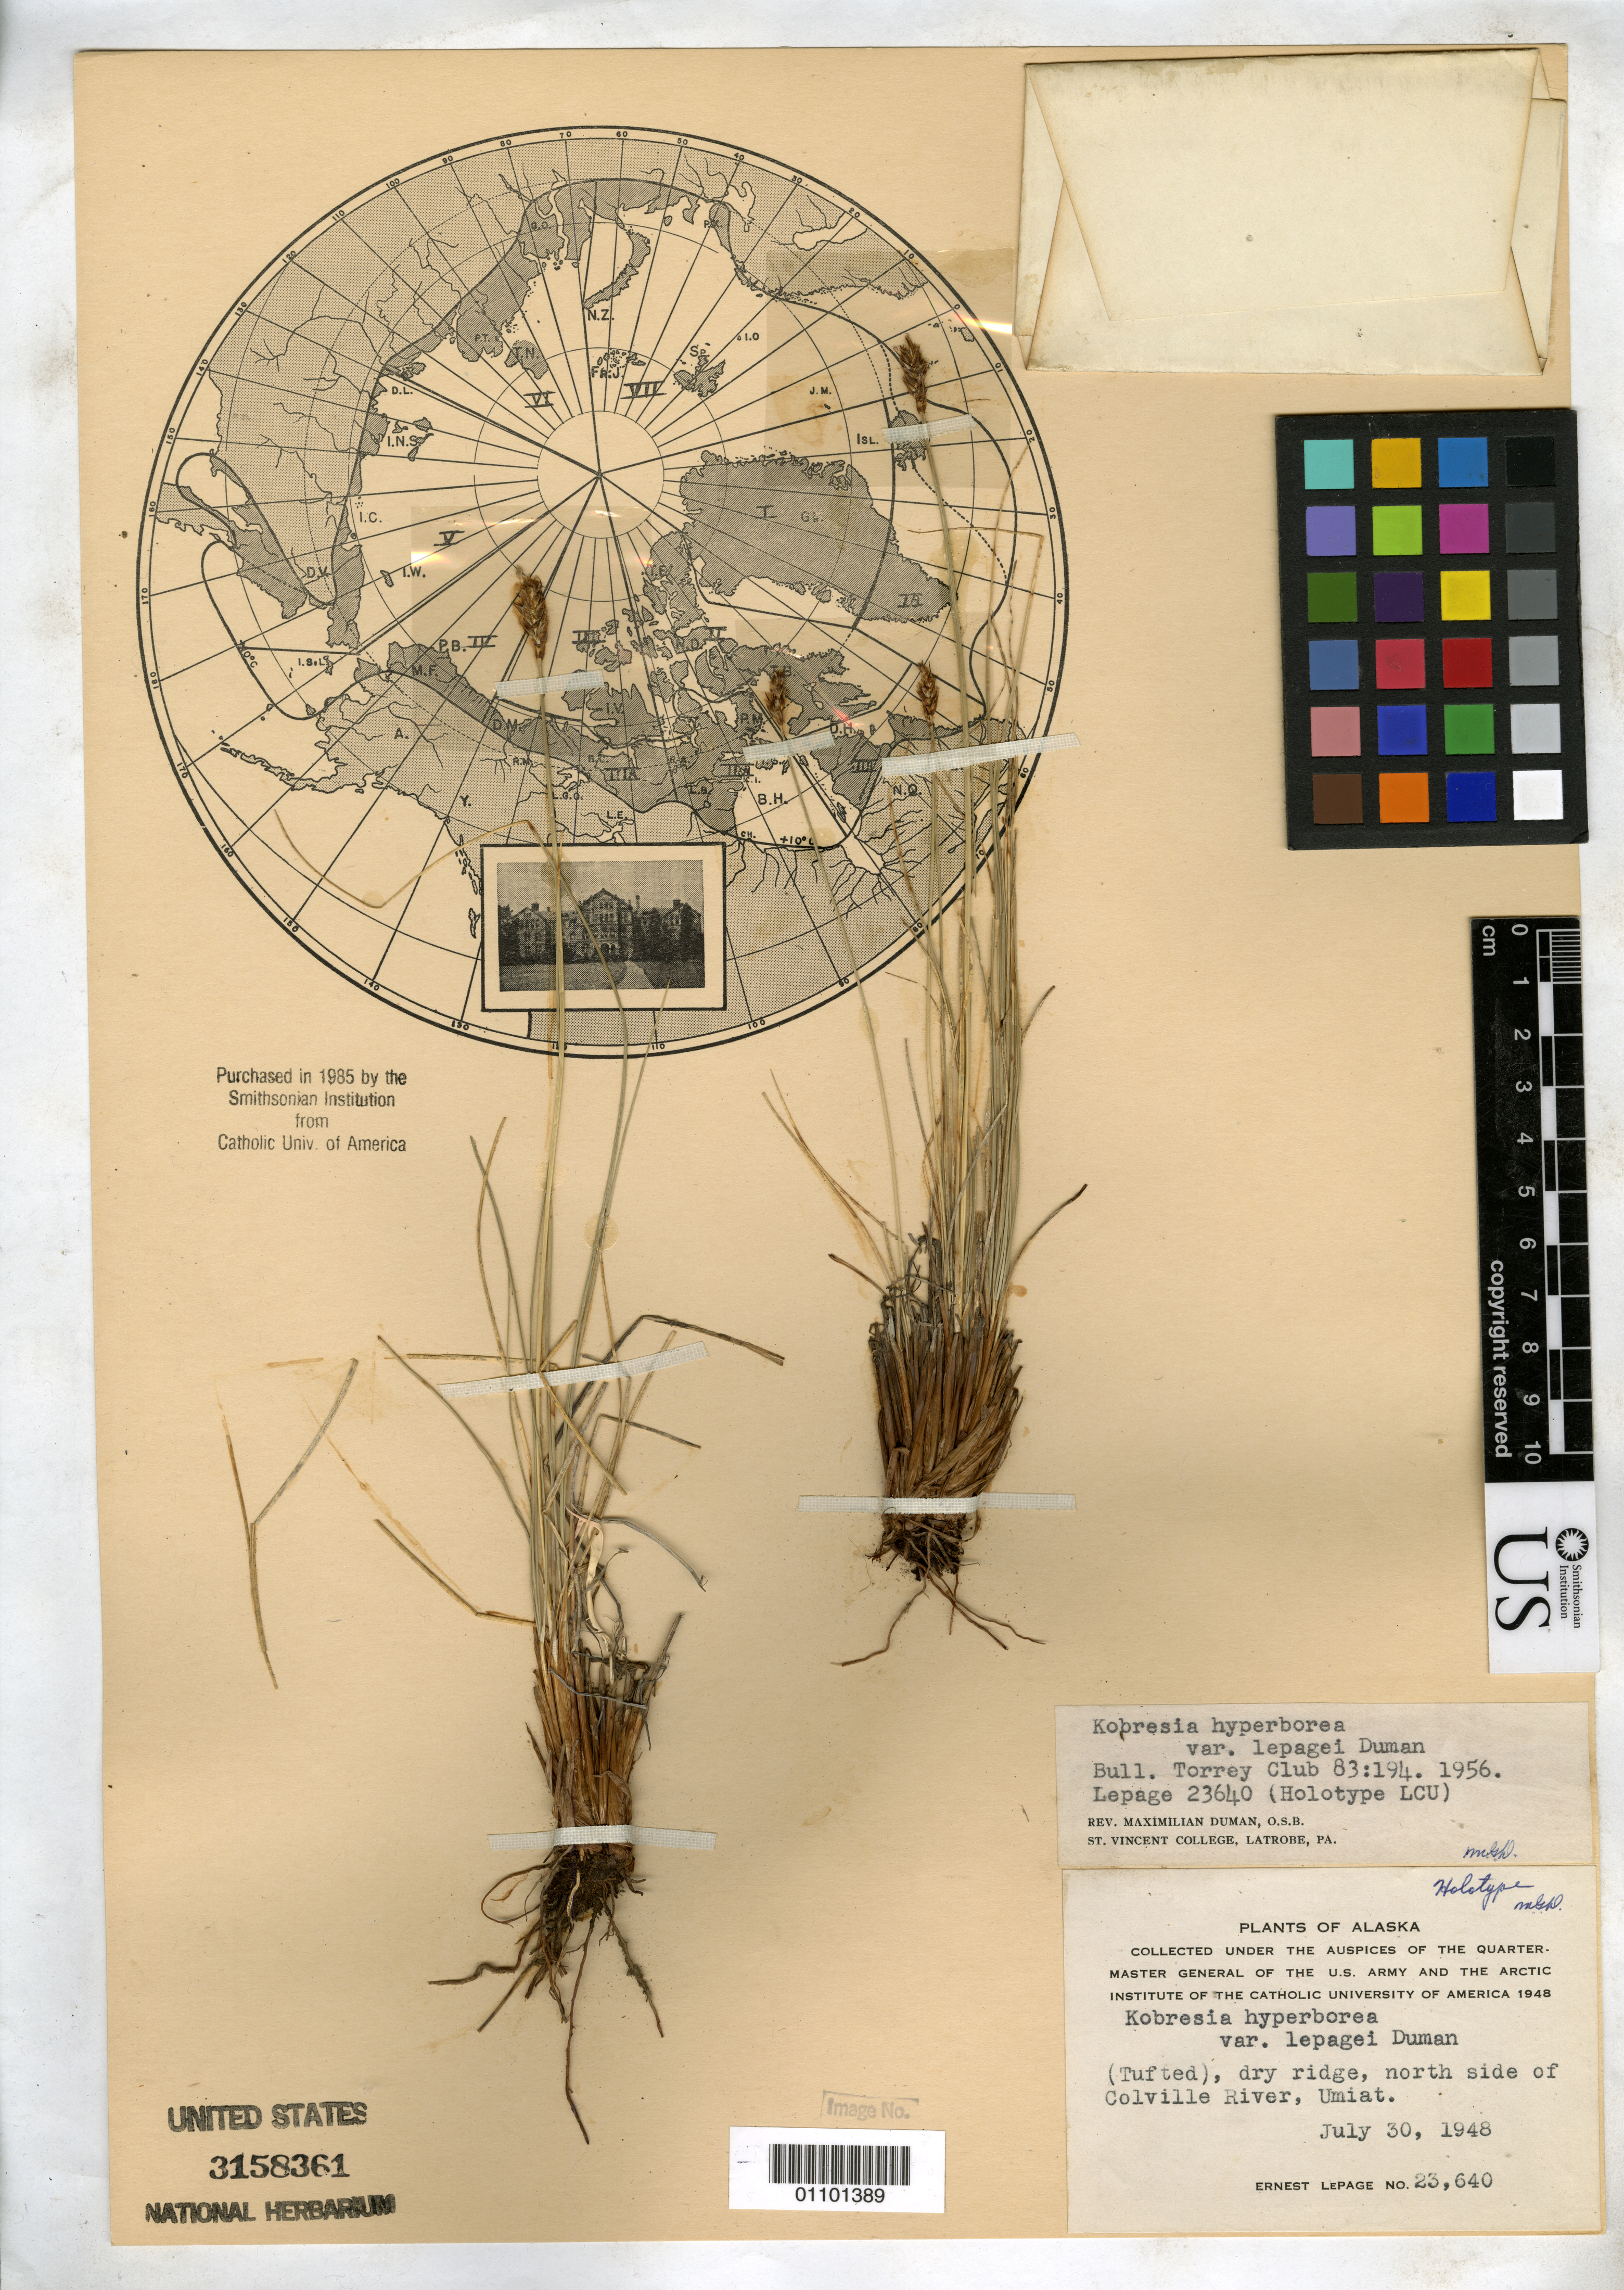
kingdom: Plantae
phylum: Tracheophyta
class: Liliopsida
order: Poales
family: Cyperaceae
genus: Kobresia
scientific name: Kobresia hyperborea var. lepagei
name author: Duman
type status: Holotype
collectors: E. Lepage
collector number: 23640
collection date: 1948-07-30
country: United States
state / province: Alaska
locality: North side of Colville River, Umiat.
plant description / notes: Holotype, originally deposited at LCU, stamped "Purchased in 1985 by the Smithsonian Institution from Catholic Univ. of America."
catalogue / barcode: US 3158361